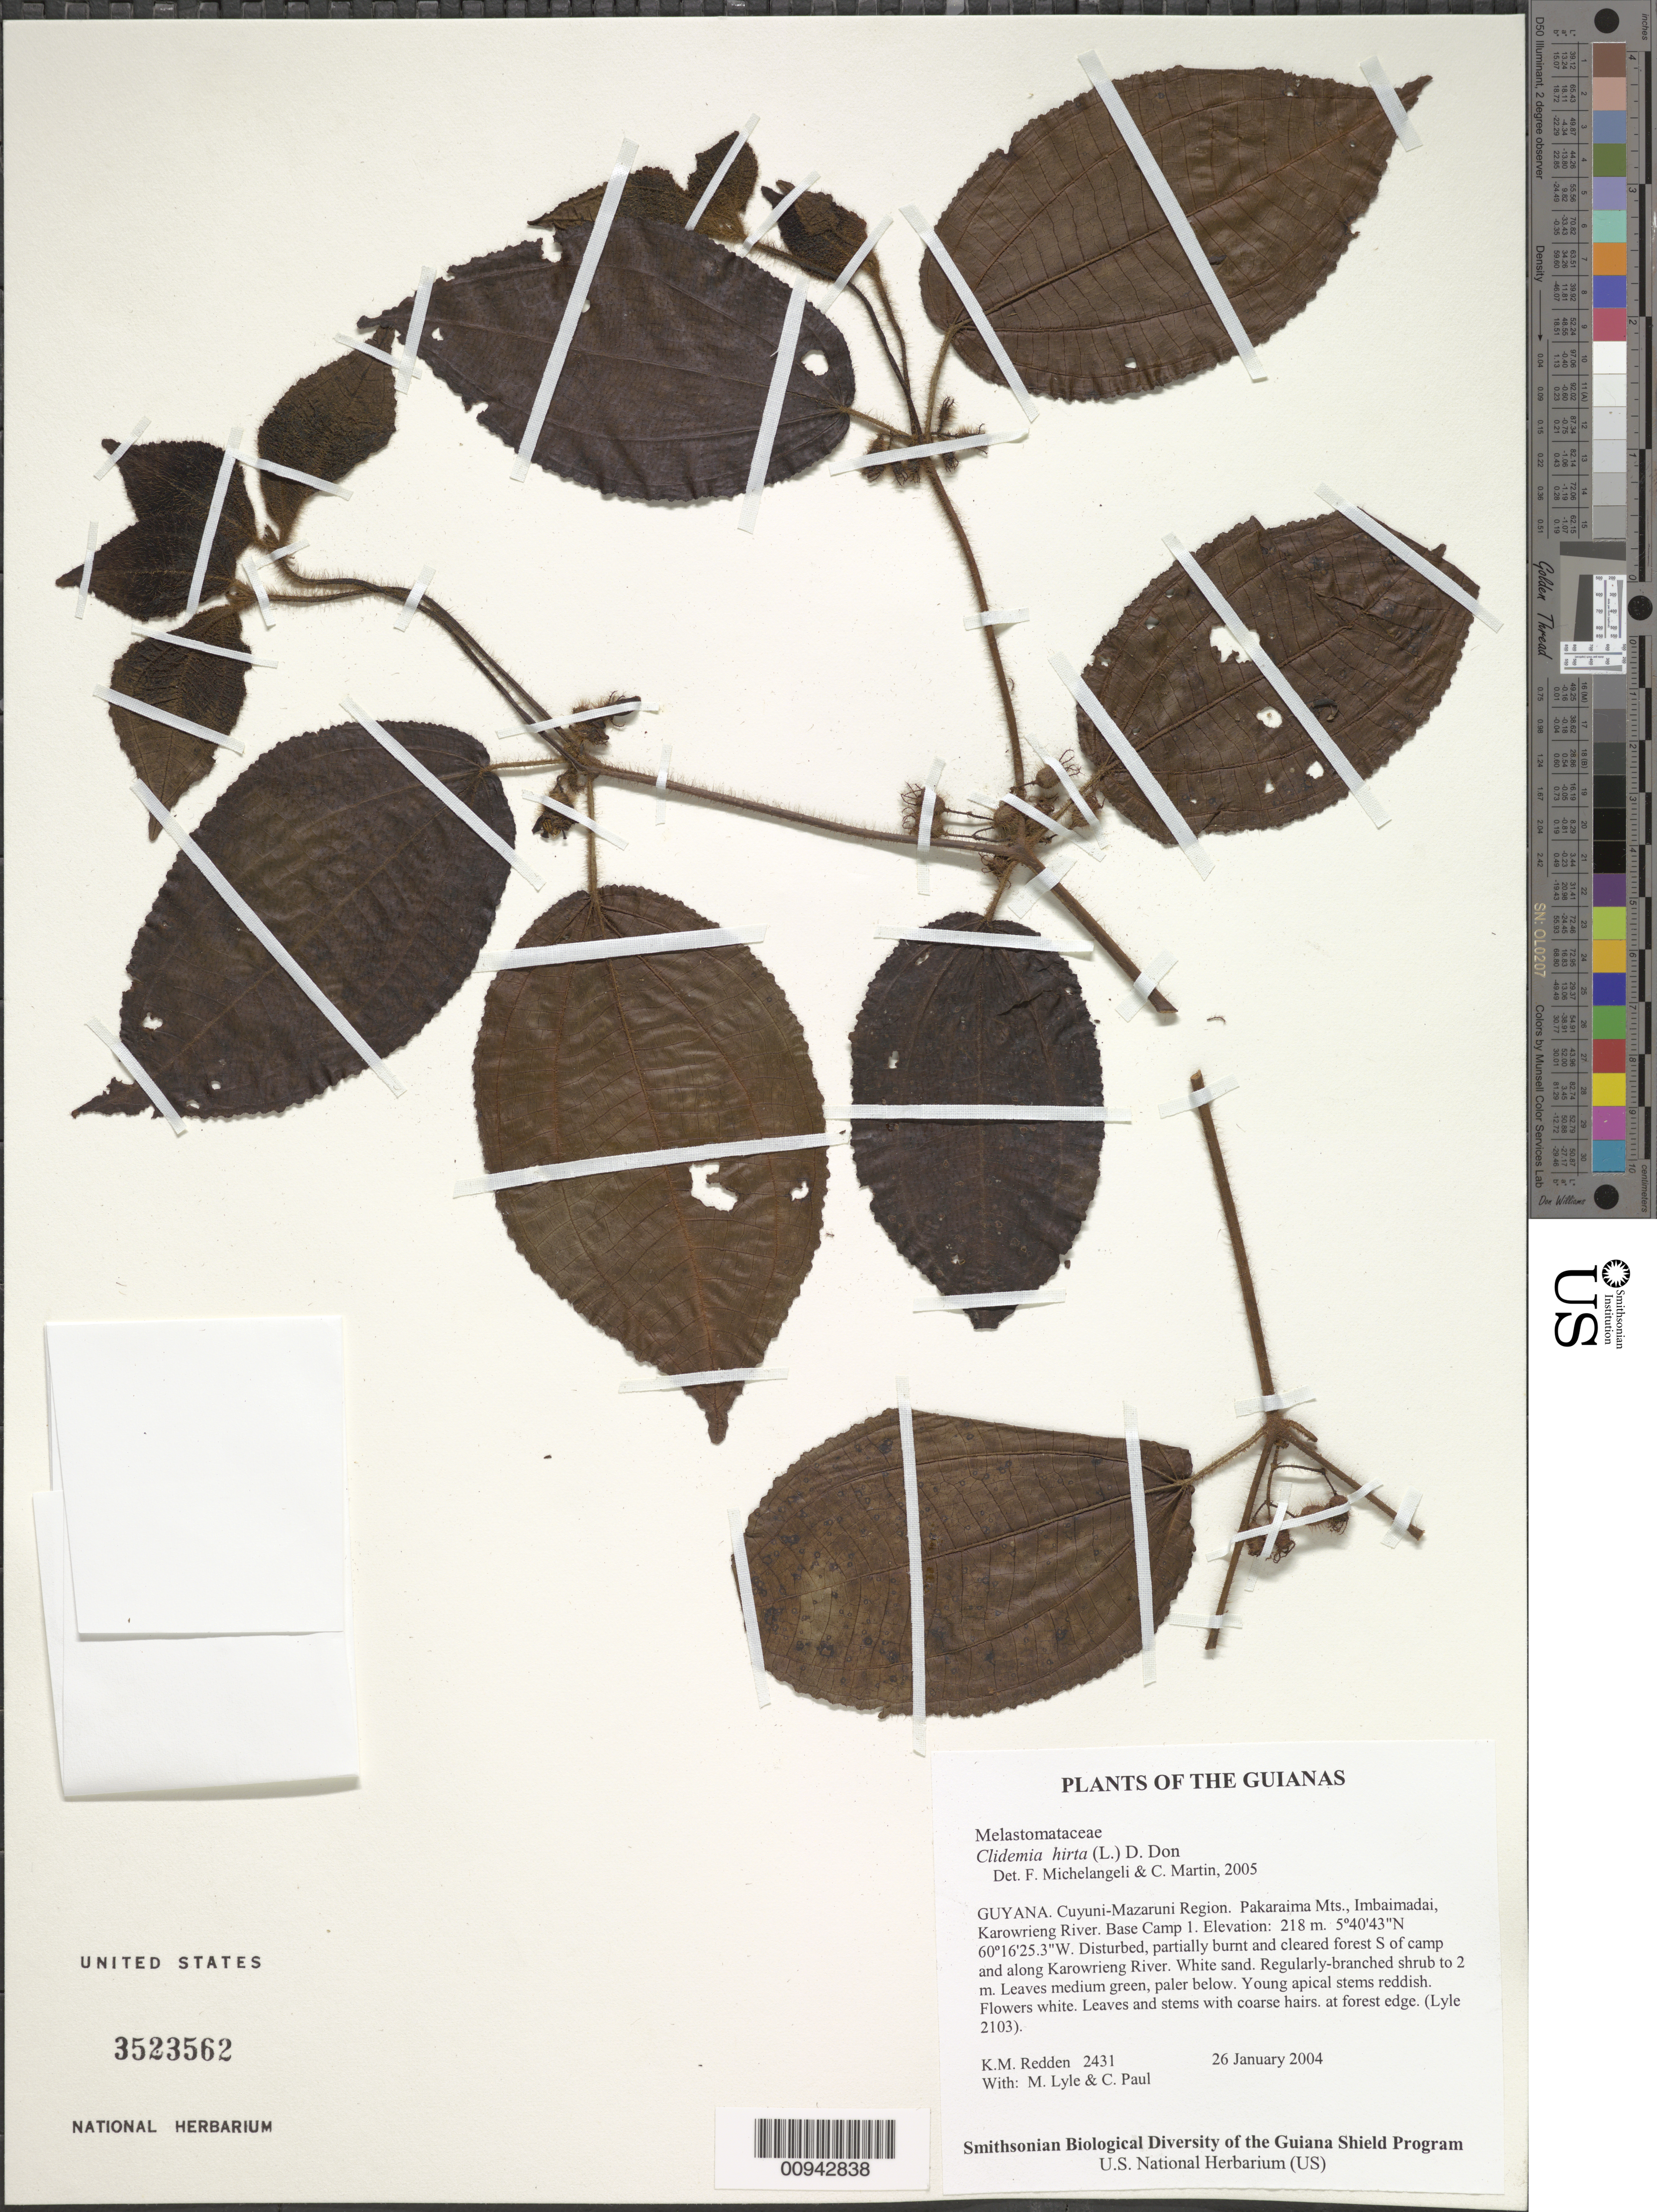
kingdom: Plantae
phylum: Tracheophyta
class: Magnoliopsida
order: Myrtales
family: Melastomataceae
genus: Clidemia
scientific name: Clidemia hirta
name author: (L.) D. Don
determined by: Michelangeli, F. A.; Martin, C.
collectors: K. M. Redden, M. Lyle & C. Paul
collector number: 2431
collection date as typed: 26 January 2004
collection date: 2004-01-26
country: Guyana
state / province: Cuyuni-Mazaruni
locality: Pakaraima Mts., Imbaimadai, Karowrieng River. Base Camp 1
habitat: Disturbed, partially burnt and cleared forest S of camp and along Karowrieng River. White sand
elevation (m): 218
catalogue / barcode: US 3523562